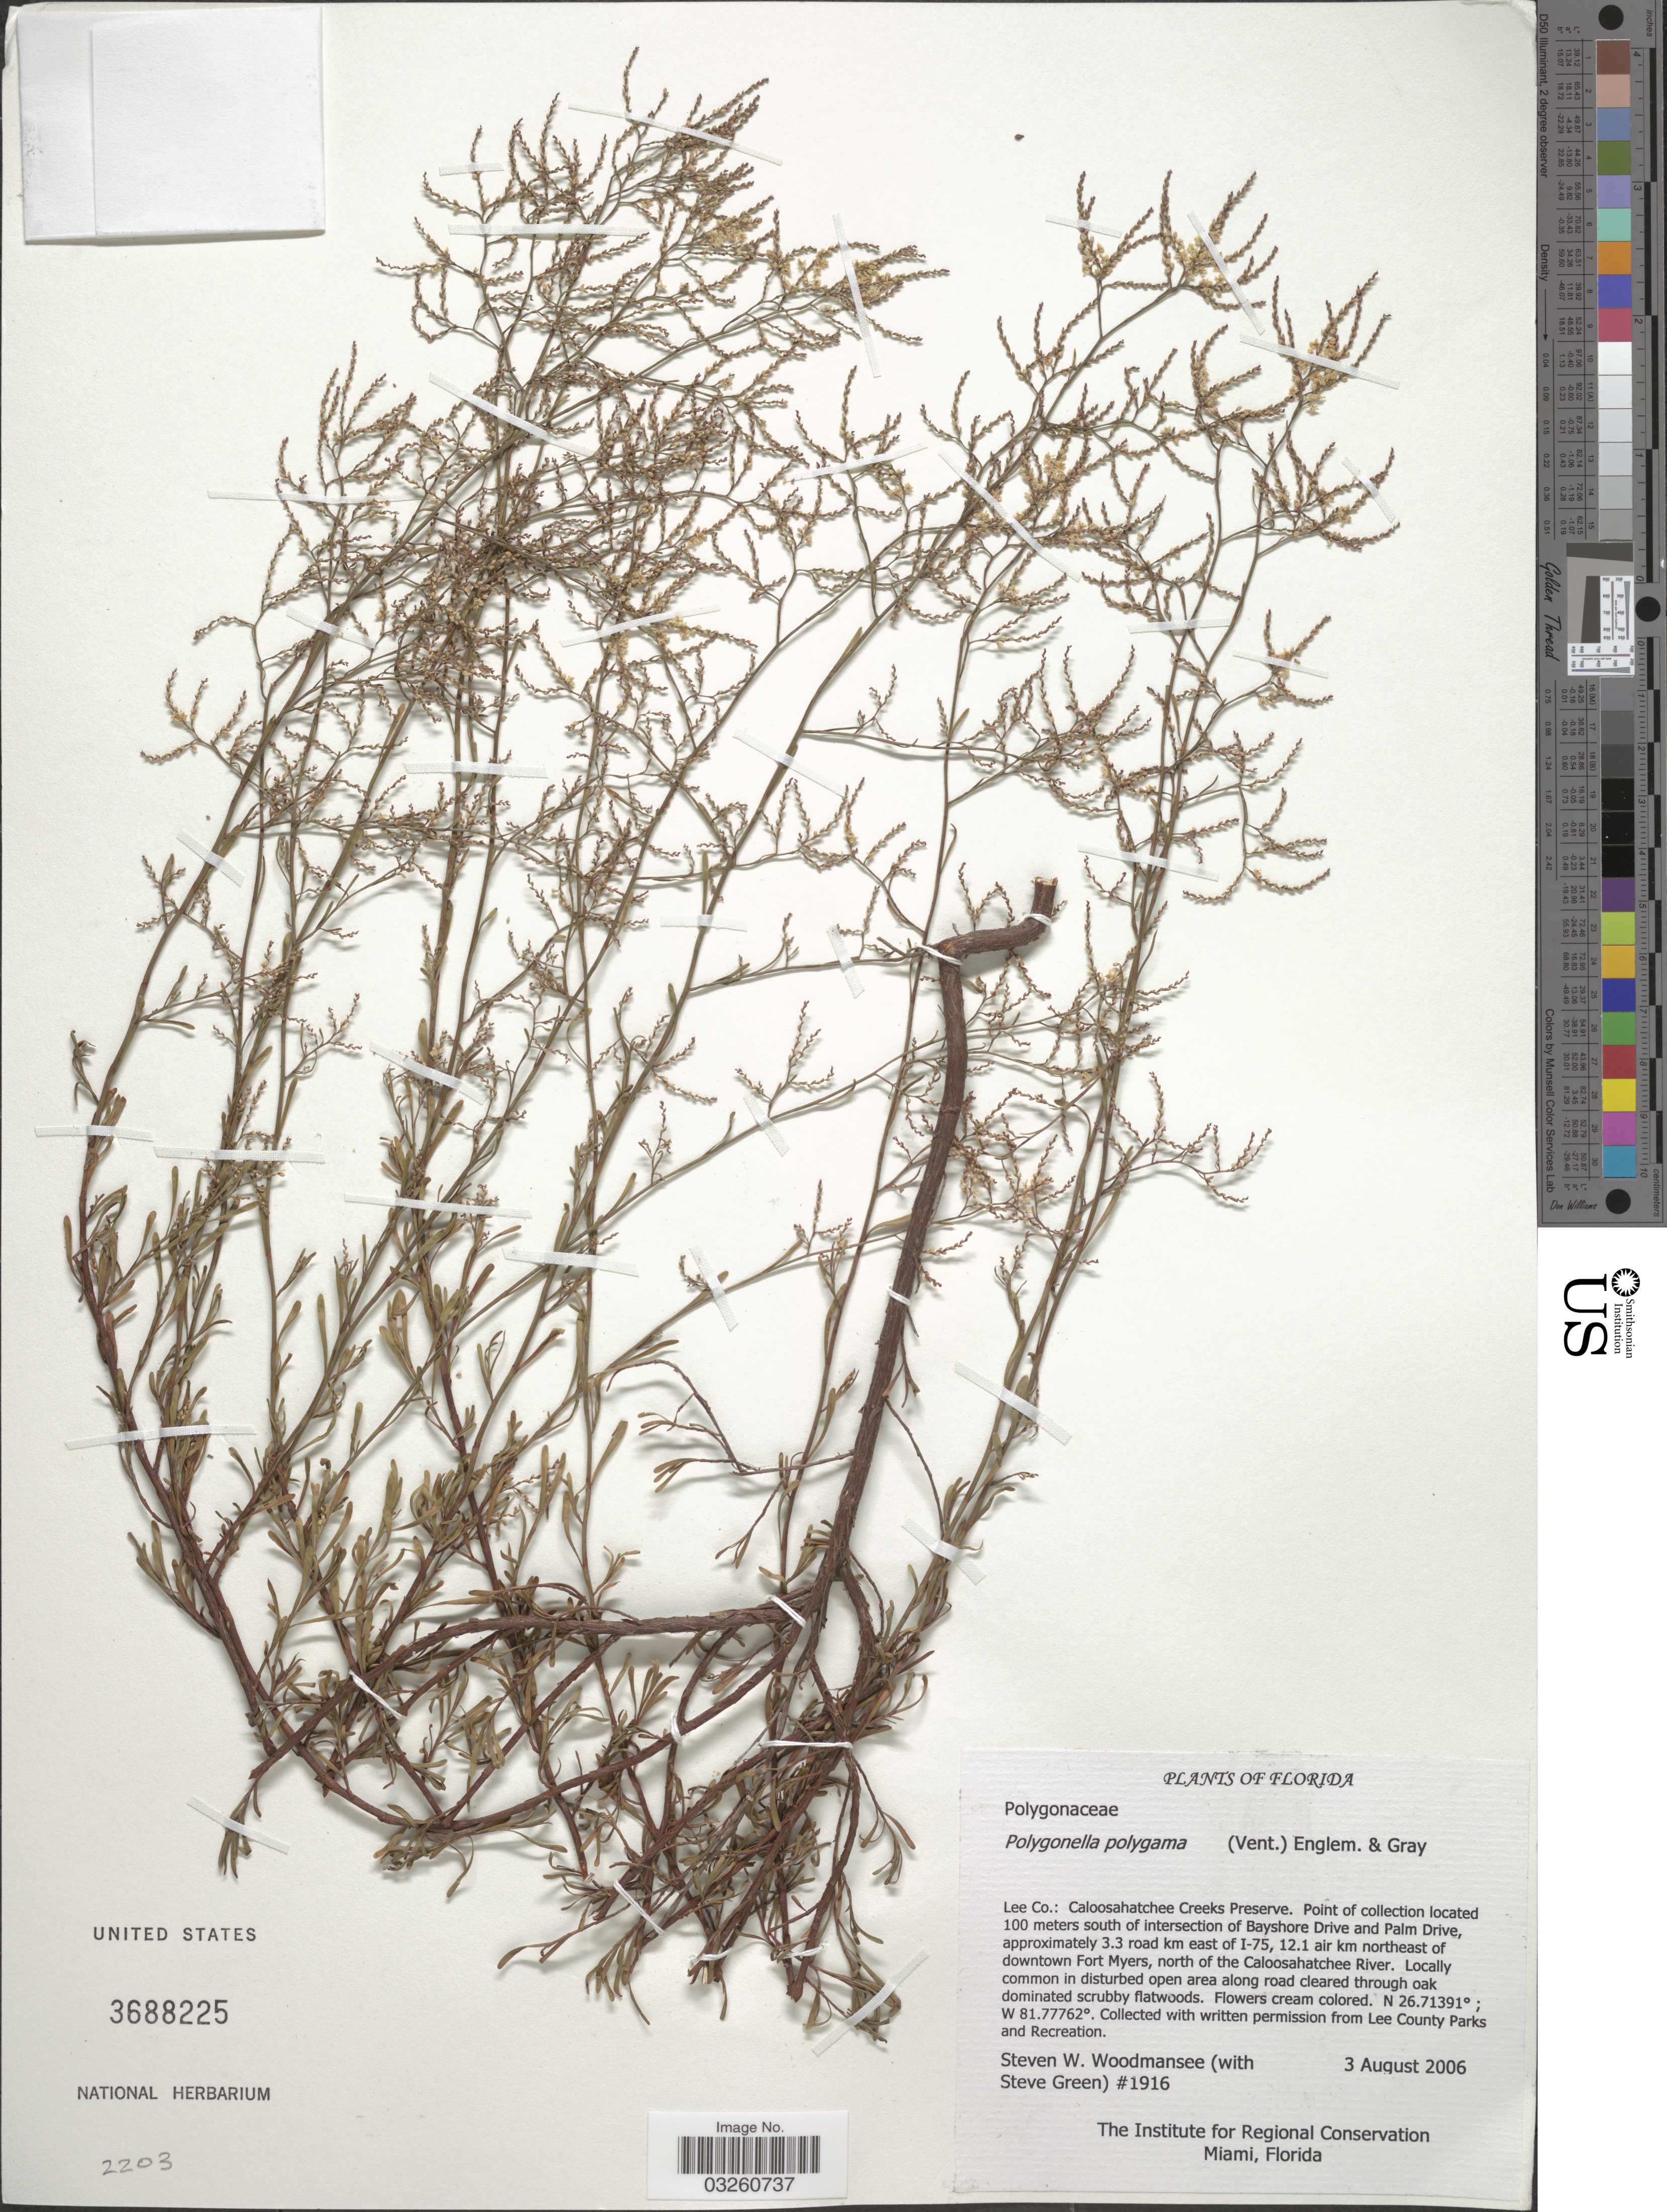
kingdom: Plantae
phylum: Tracheophyta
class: Magnoliopsida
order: Caryophyllales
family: Polygonaceae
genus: Polygonella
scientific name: Polygonella polygama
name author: (Vent.) Engelm. & A. Gray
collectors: S. Woodmansee & S. Green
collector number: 1916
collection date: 2006-08-03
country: United States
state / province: Florida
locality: Lee Co.: Caloosahatchee Creeks Preserve. Point of collection located 100 meters south of intersection of Bayshore Drive and Palm Drive, approximately 3.3 road km east of I-75, 12.1 air km northeast of downtown Fort Myers, north of the Caloosahatchee River.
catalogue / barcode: US 3688225